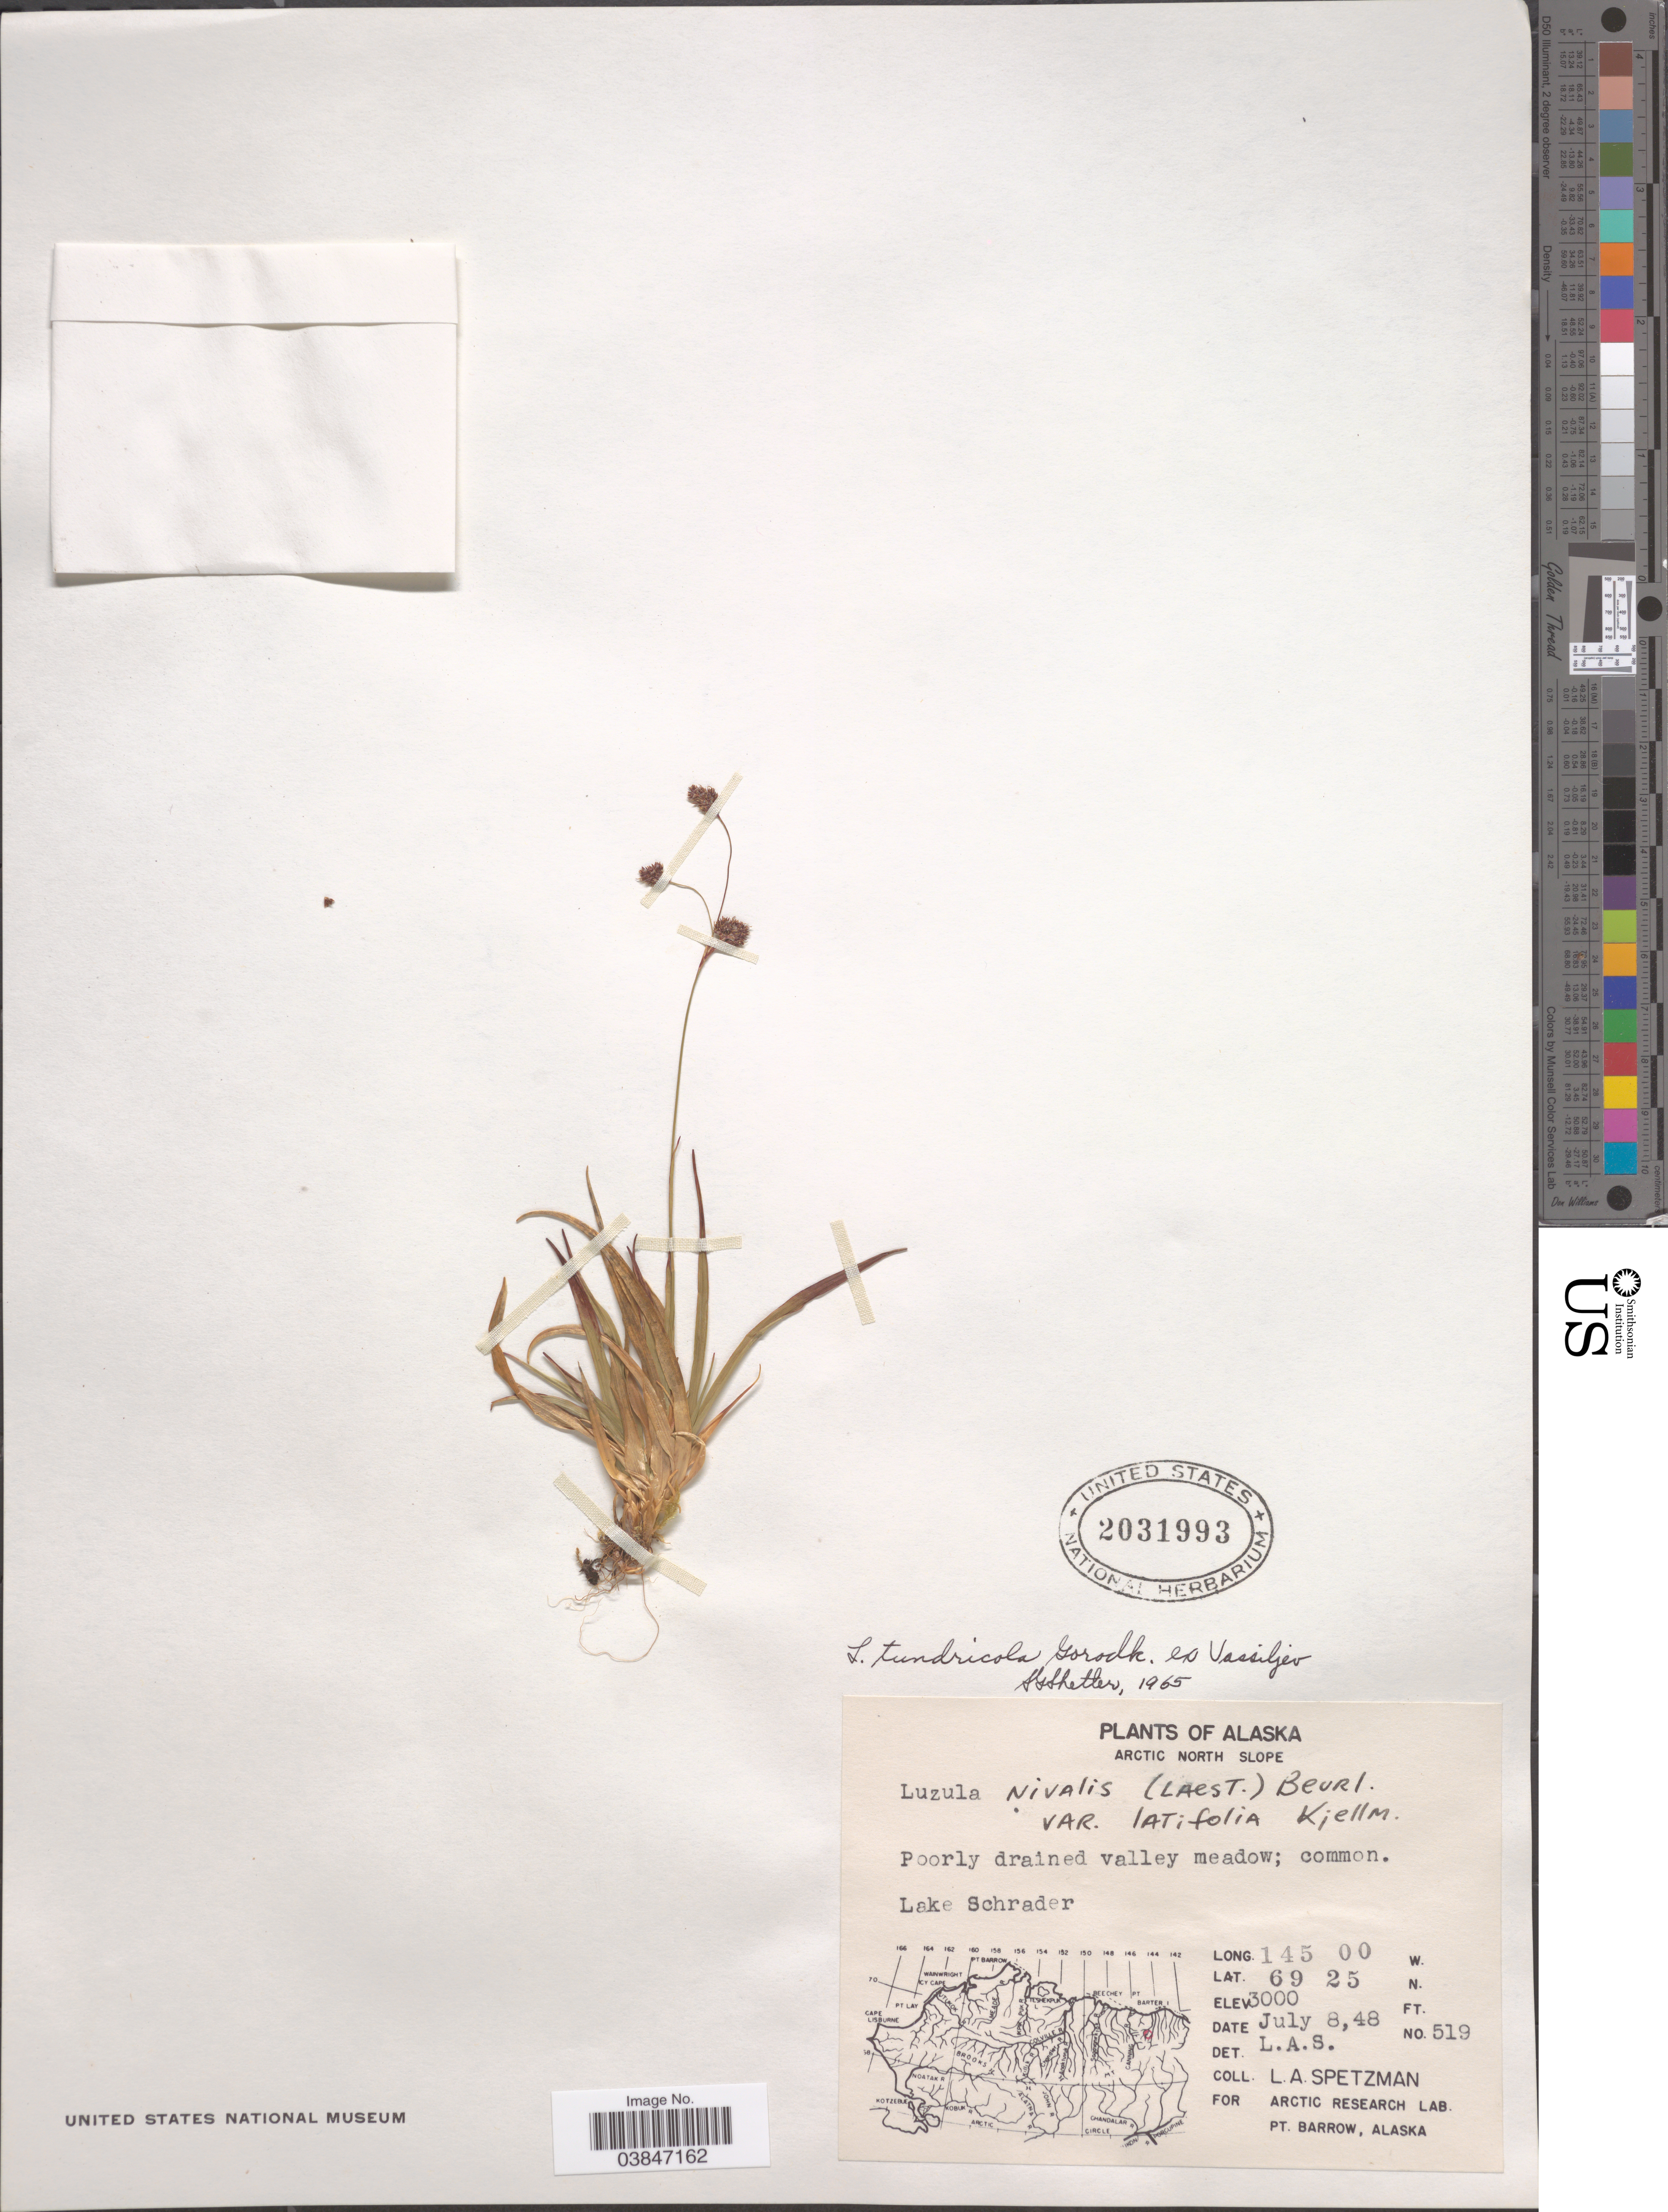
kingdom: Plantae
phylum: Tracheophyta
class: Liliopsida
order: Poales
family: Juncaceae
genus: Luzula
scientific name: Luzula tundricola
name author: (Gorodkov) V. Vassil.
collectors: L. Spetzman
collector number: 519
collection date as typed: Transcribed d/m/y: 8/7/48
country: United States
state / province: Alaska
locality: Arctic North Slope. Lake Schrader.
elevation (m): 914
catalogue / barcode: US 2031993